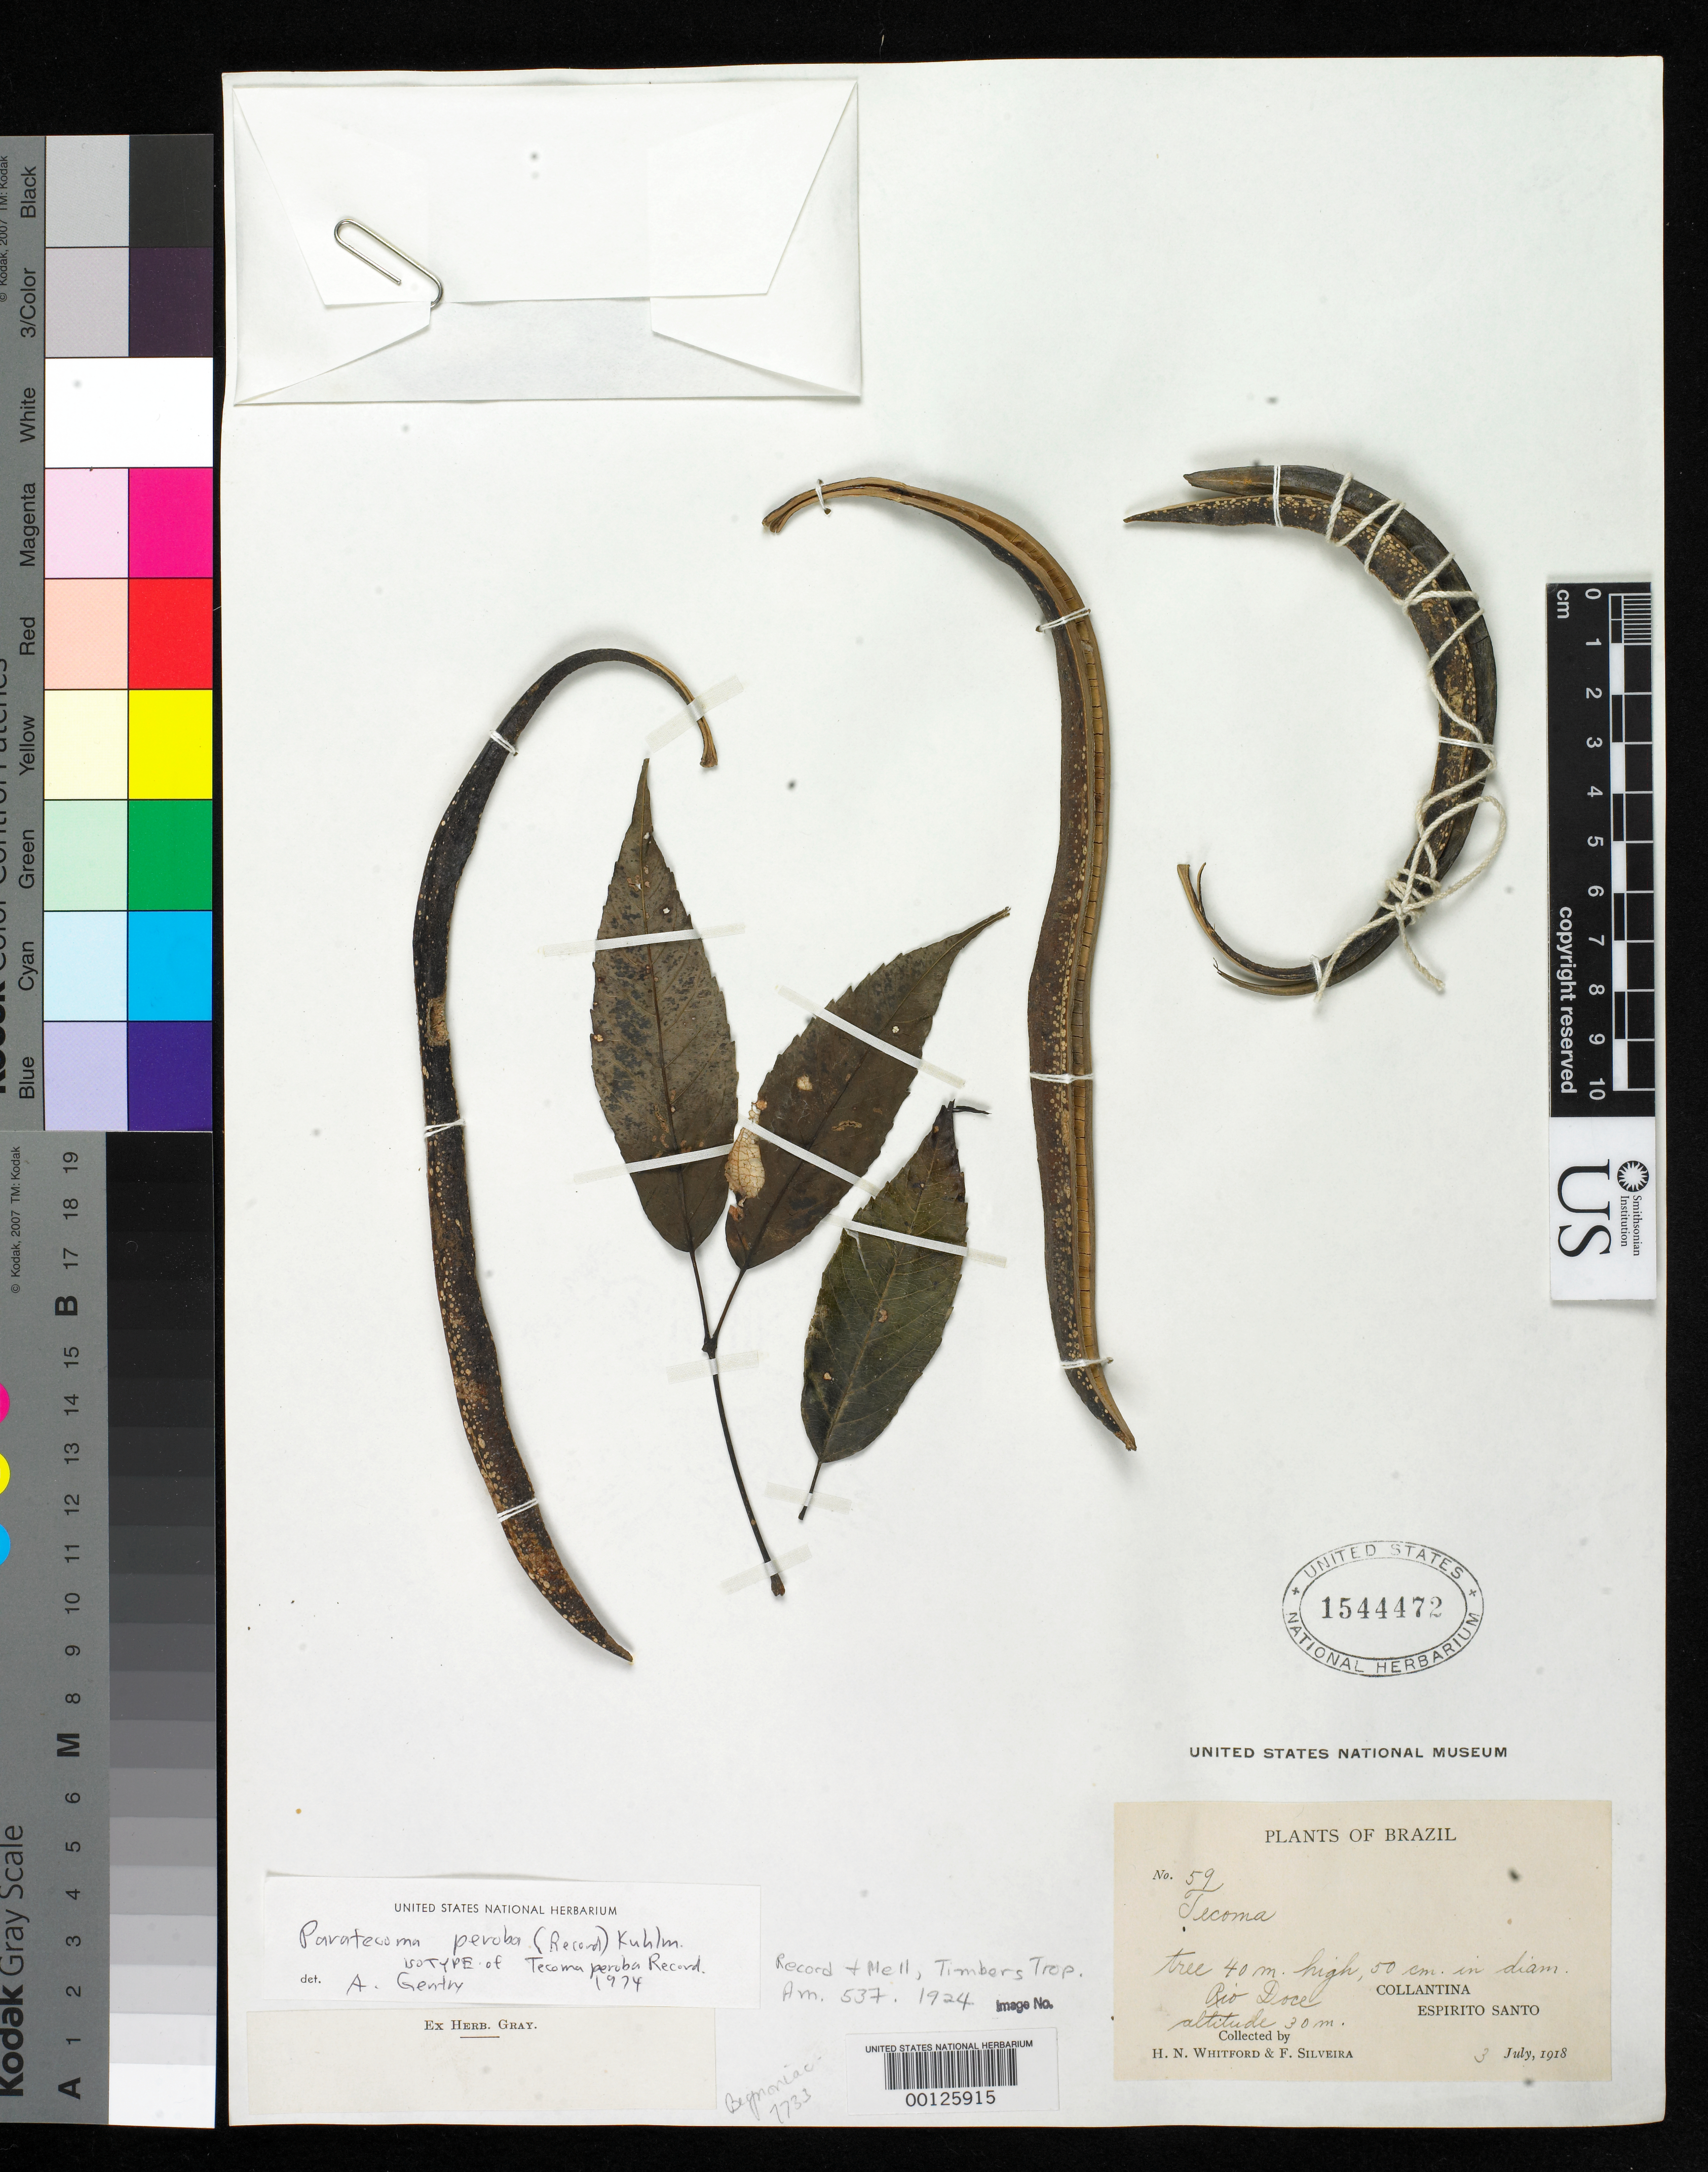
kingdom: Plantae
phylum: Tracheophyta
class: Magnoliopsida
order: Lamiales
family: Bignoniaceae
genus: Tecoma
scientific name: Tecoma peroba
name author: Record in Record & Mell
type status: Isotype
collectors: H. N. Whitford & F. Silveira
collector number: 59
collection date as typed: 03 Jul 1918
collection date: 1918-07-03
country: Brazil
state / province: Espírito Santo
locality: Collantina, Rio Doce.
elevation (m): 30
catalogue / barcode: US 1544472